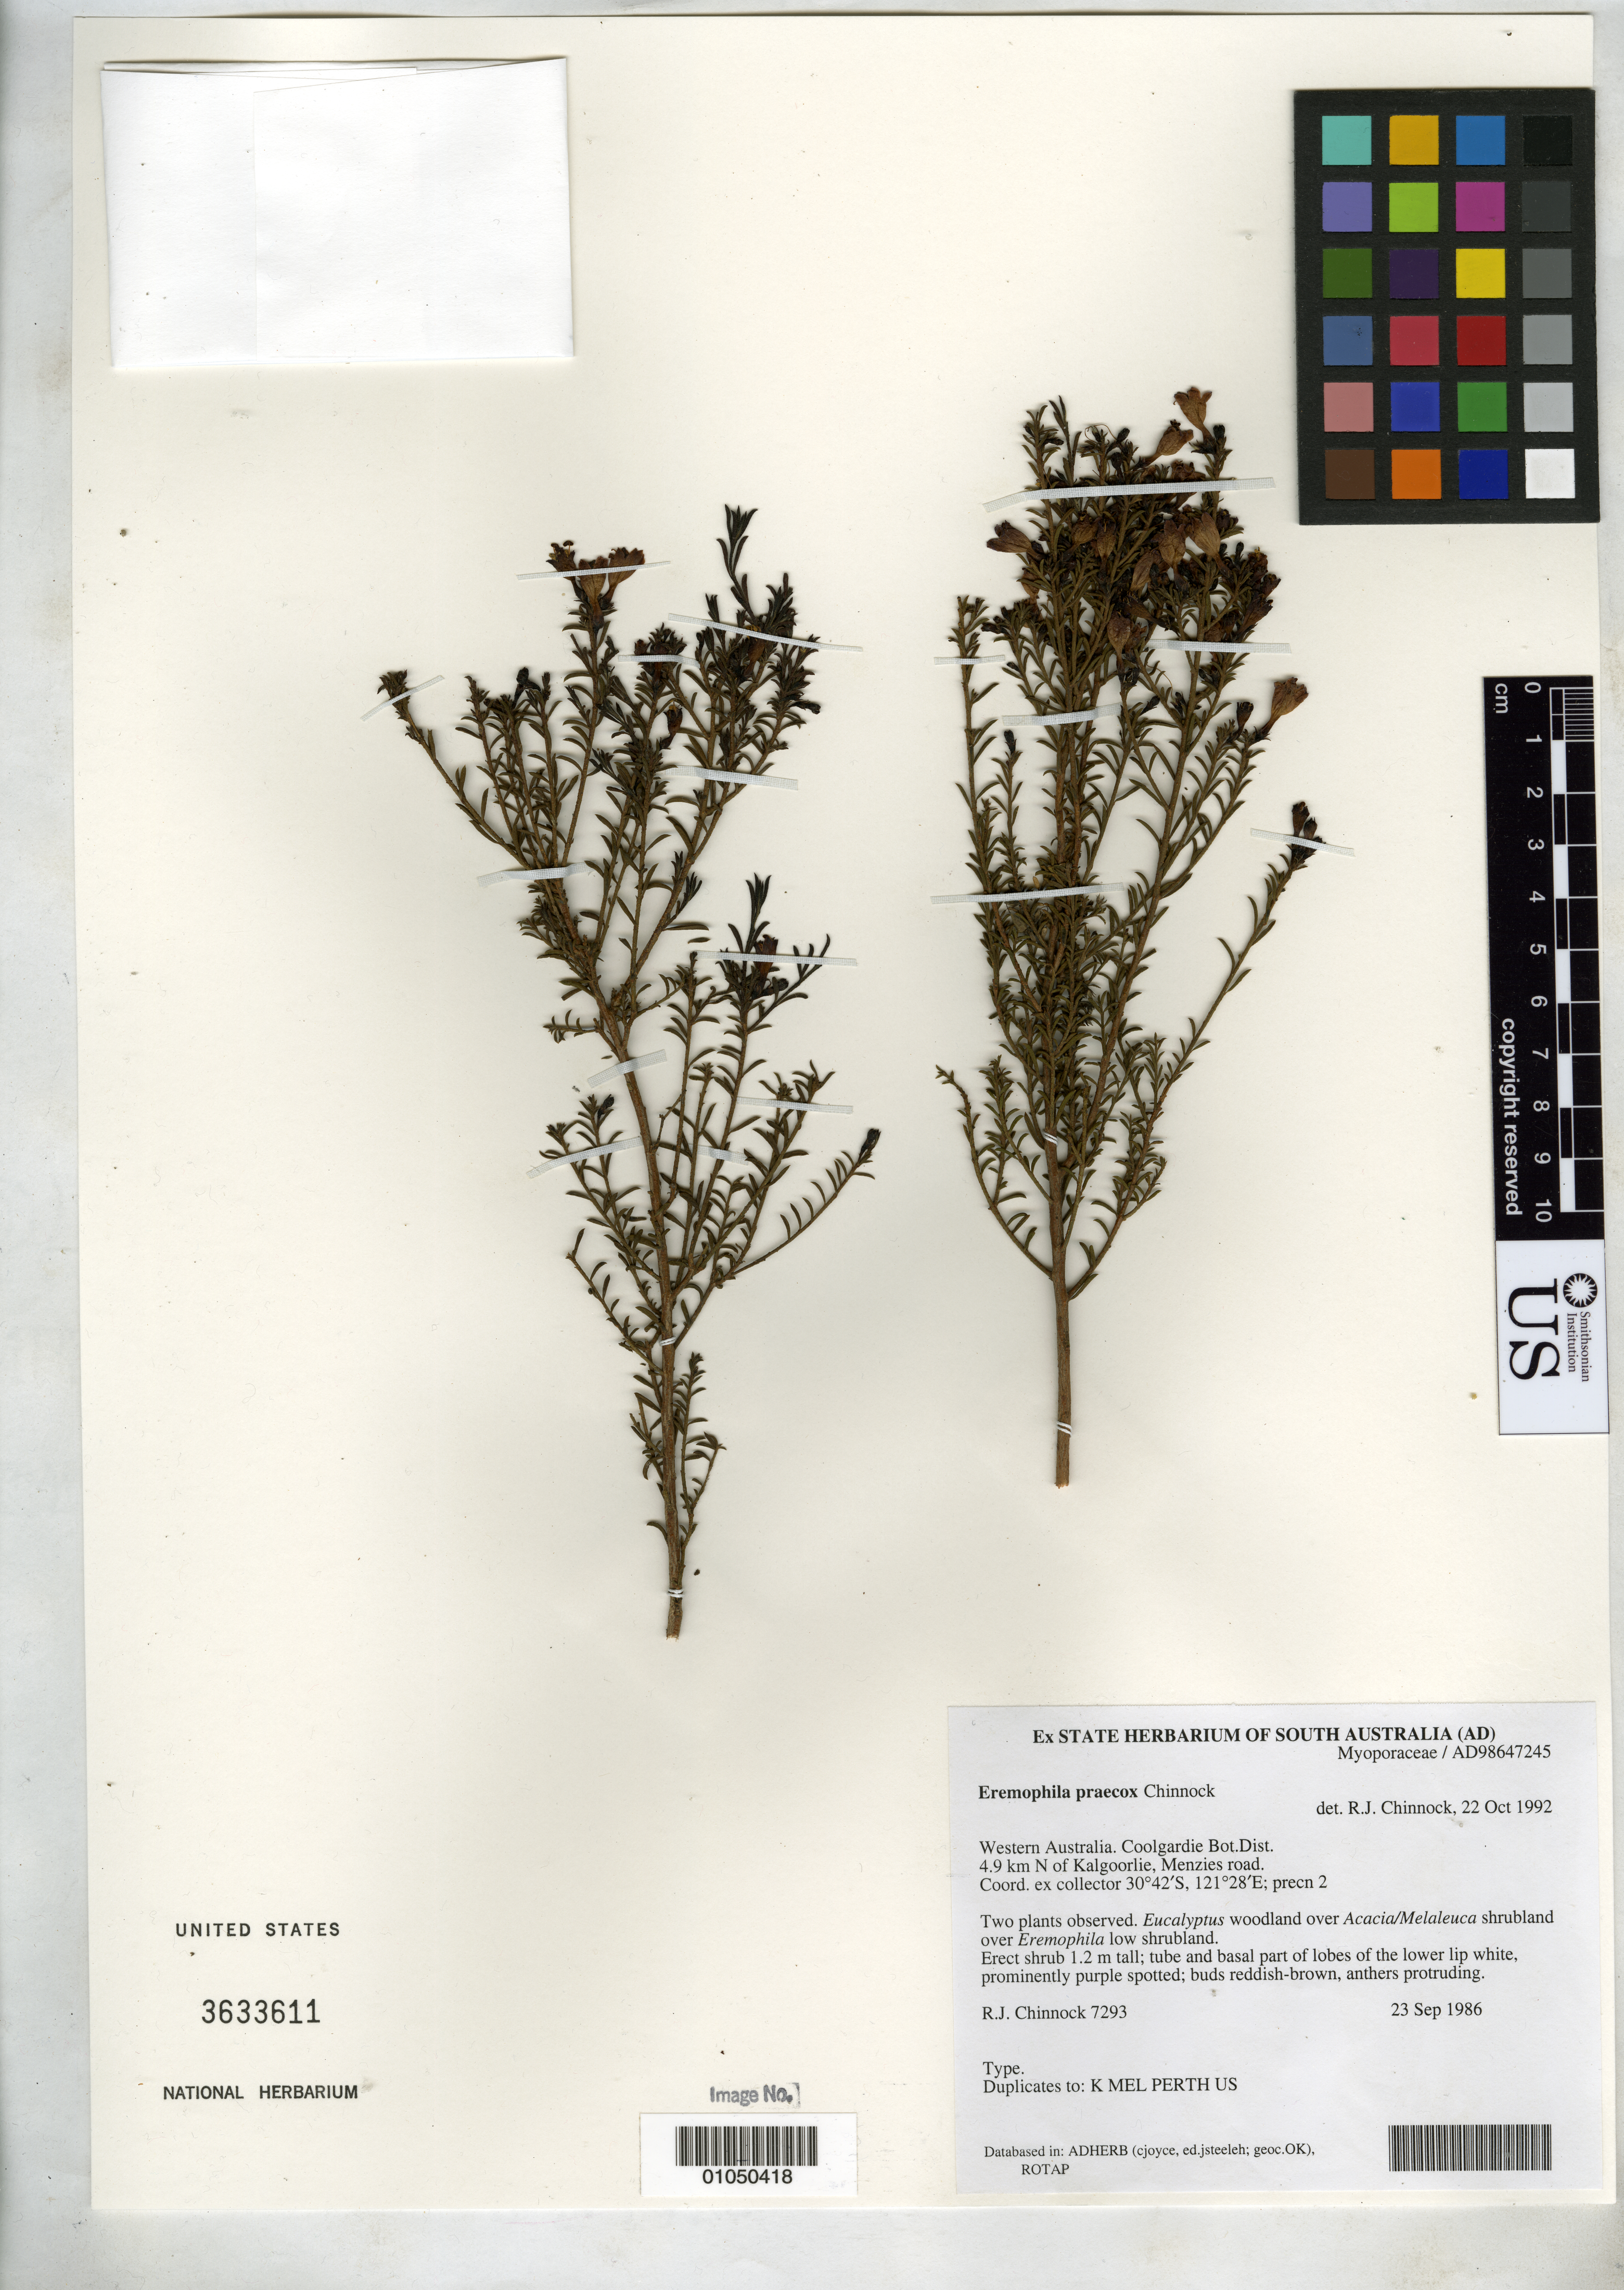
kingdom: Plantae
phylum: Tracheophyta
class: Magnoliopsida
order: Lamiales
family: Scrophulariaceae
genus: Eremophila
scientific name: Eremophila praecox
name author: Chinnock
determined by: Chinnock, R. J.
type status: Isotype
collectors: R. J. Chinnock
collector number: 7293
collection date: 1986-09-23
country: Australia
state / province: Western Australia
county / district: Coolgardie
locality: Coolgardie Bot. Dist. 4.9 km N of Kalgoorlie, Menzies road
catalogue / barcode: US 3633611